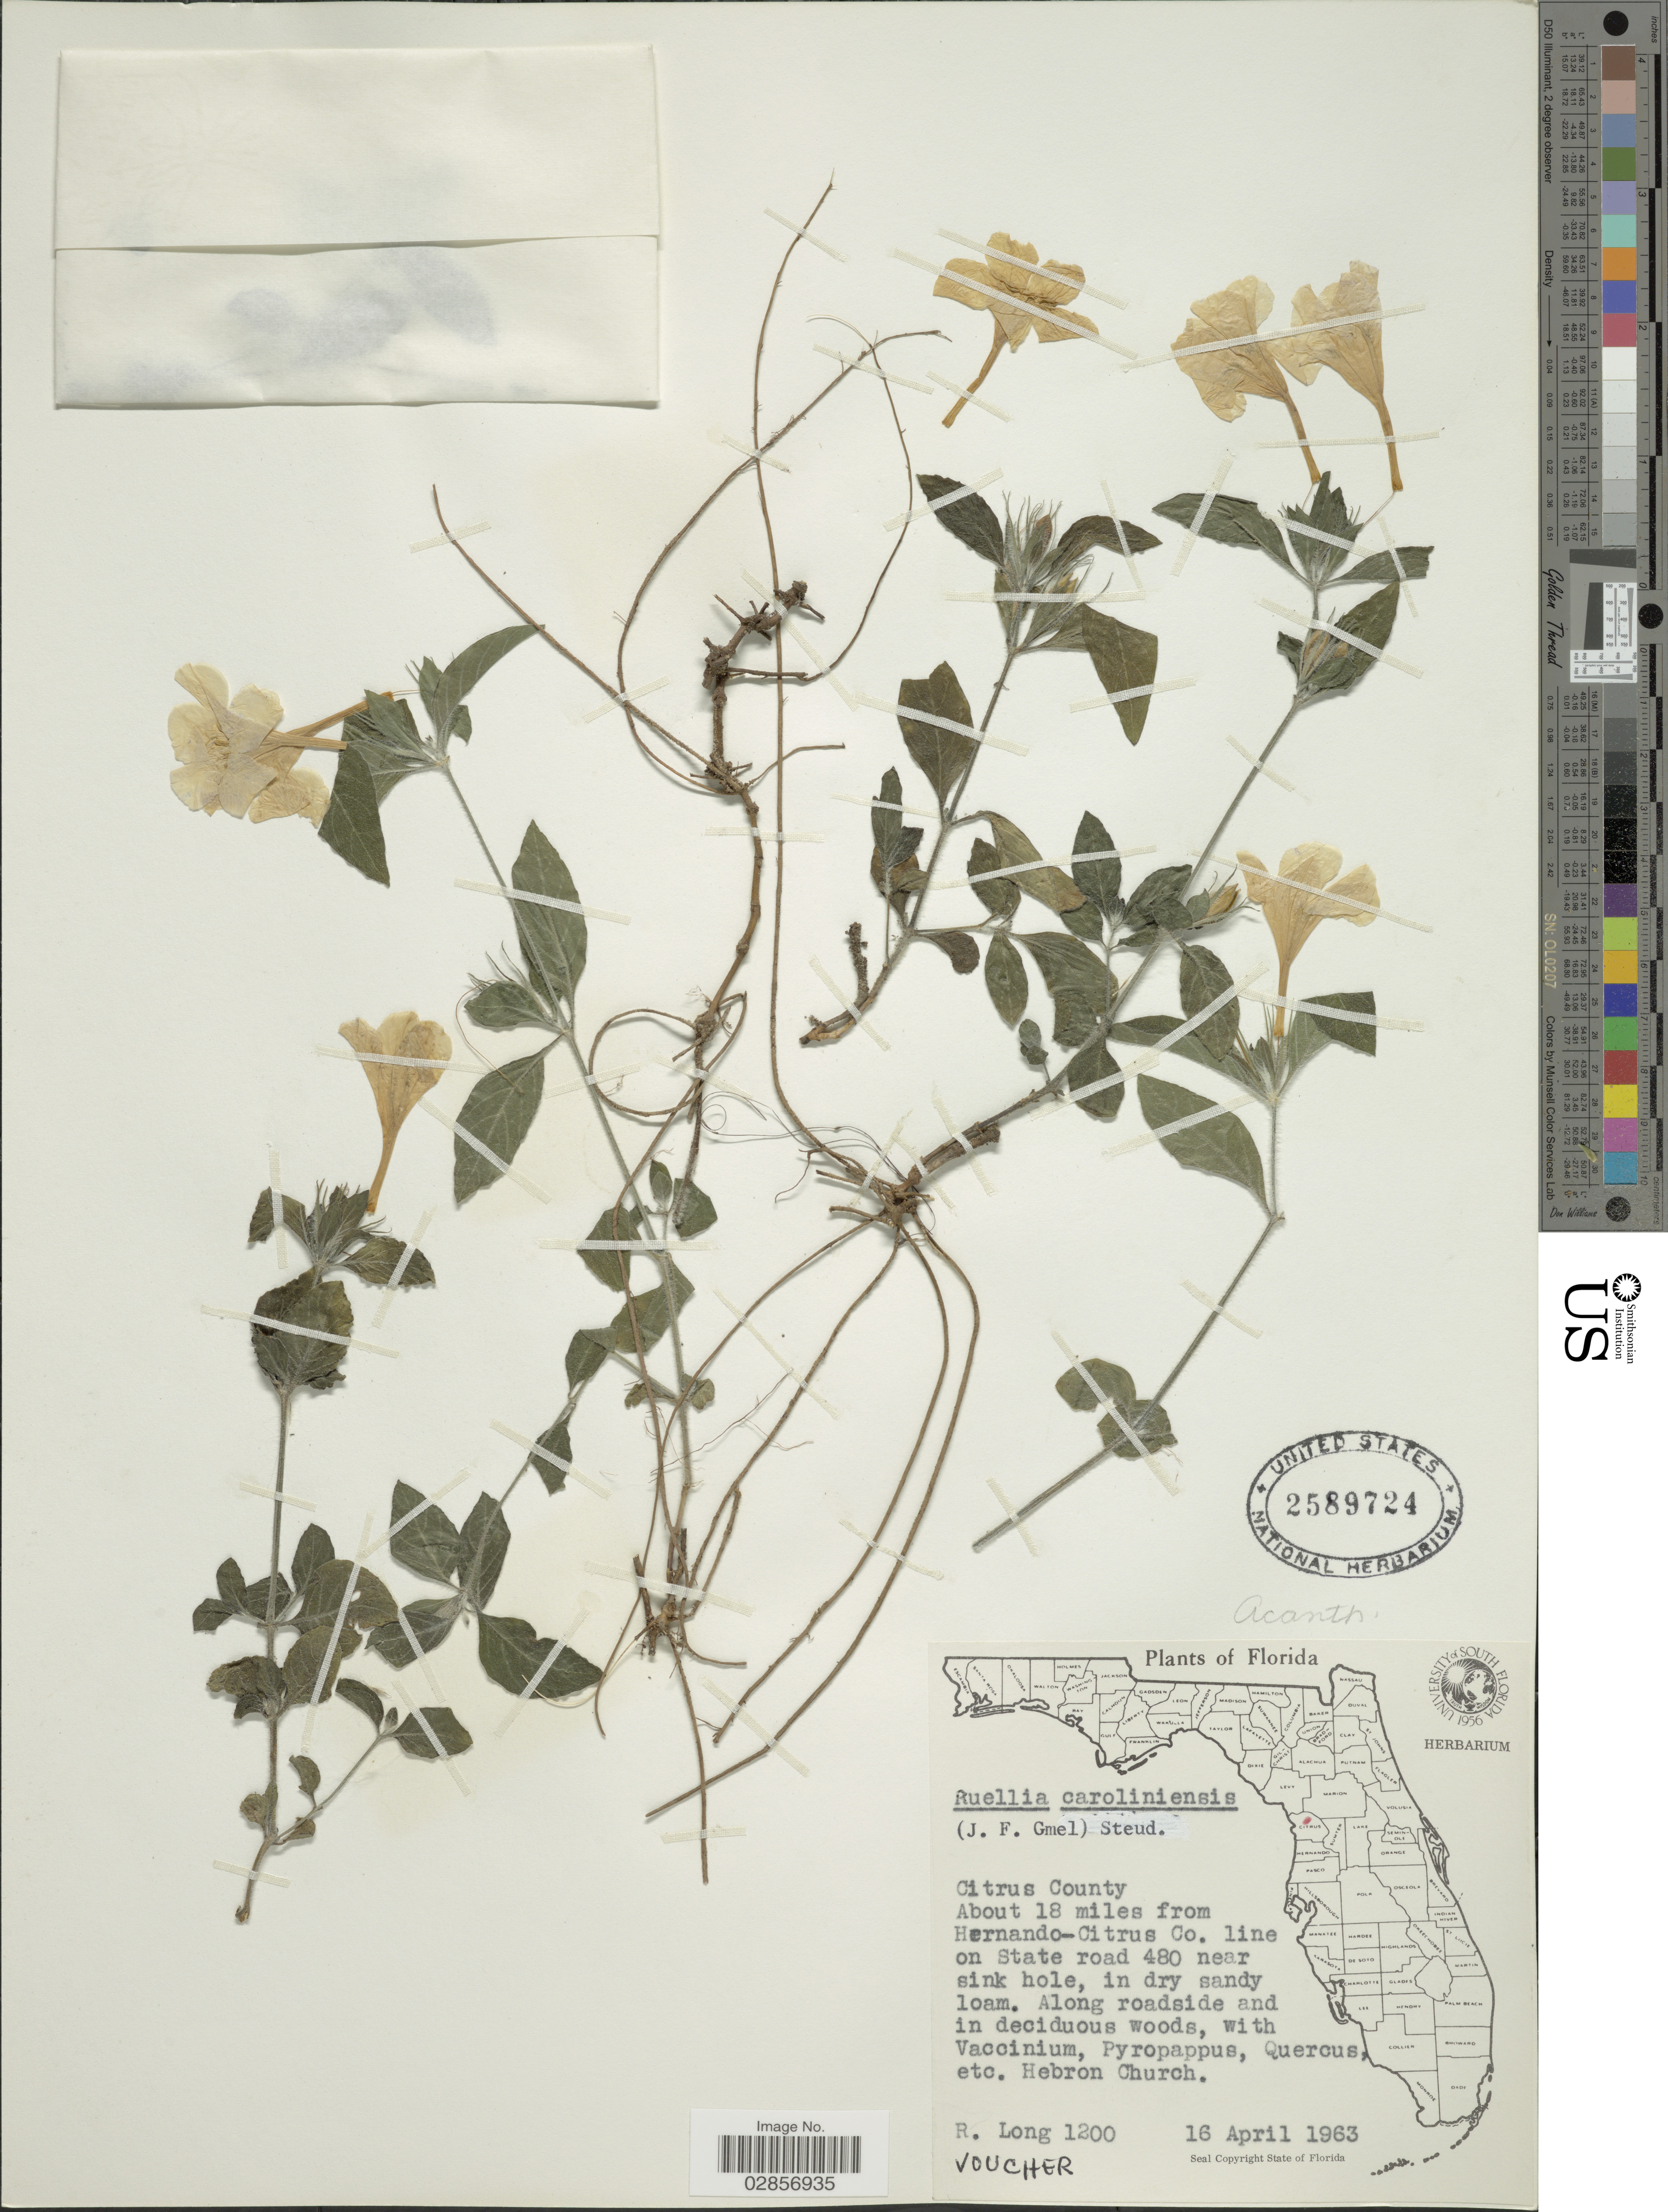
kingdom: Plantae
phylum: Tracheophyta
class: Magnoliopsida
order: Lamiales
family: Acanthaceae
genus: Ruellia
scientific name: Ruellia caroliniensis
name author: (J.F. Gmel.) Steud.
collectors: R. Long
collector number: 1200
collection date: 1963-04-16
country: United States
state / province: Florida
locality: Citrus County. About 18 miles from Hernando-Citrus Co. line on State road 480 near sink hole.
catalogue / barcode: US 2589724